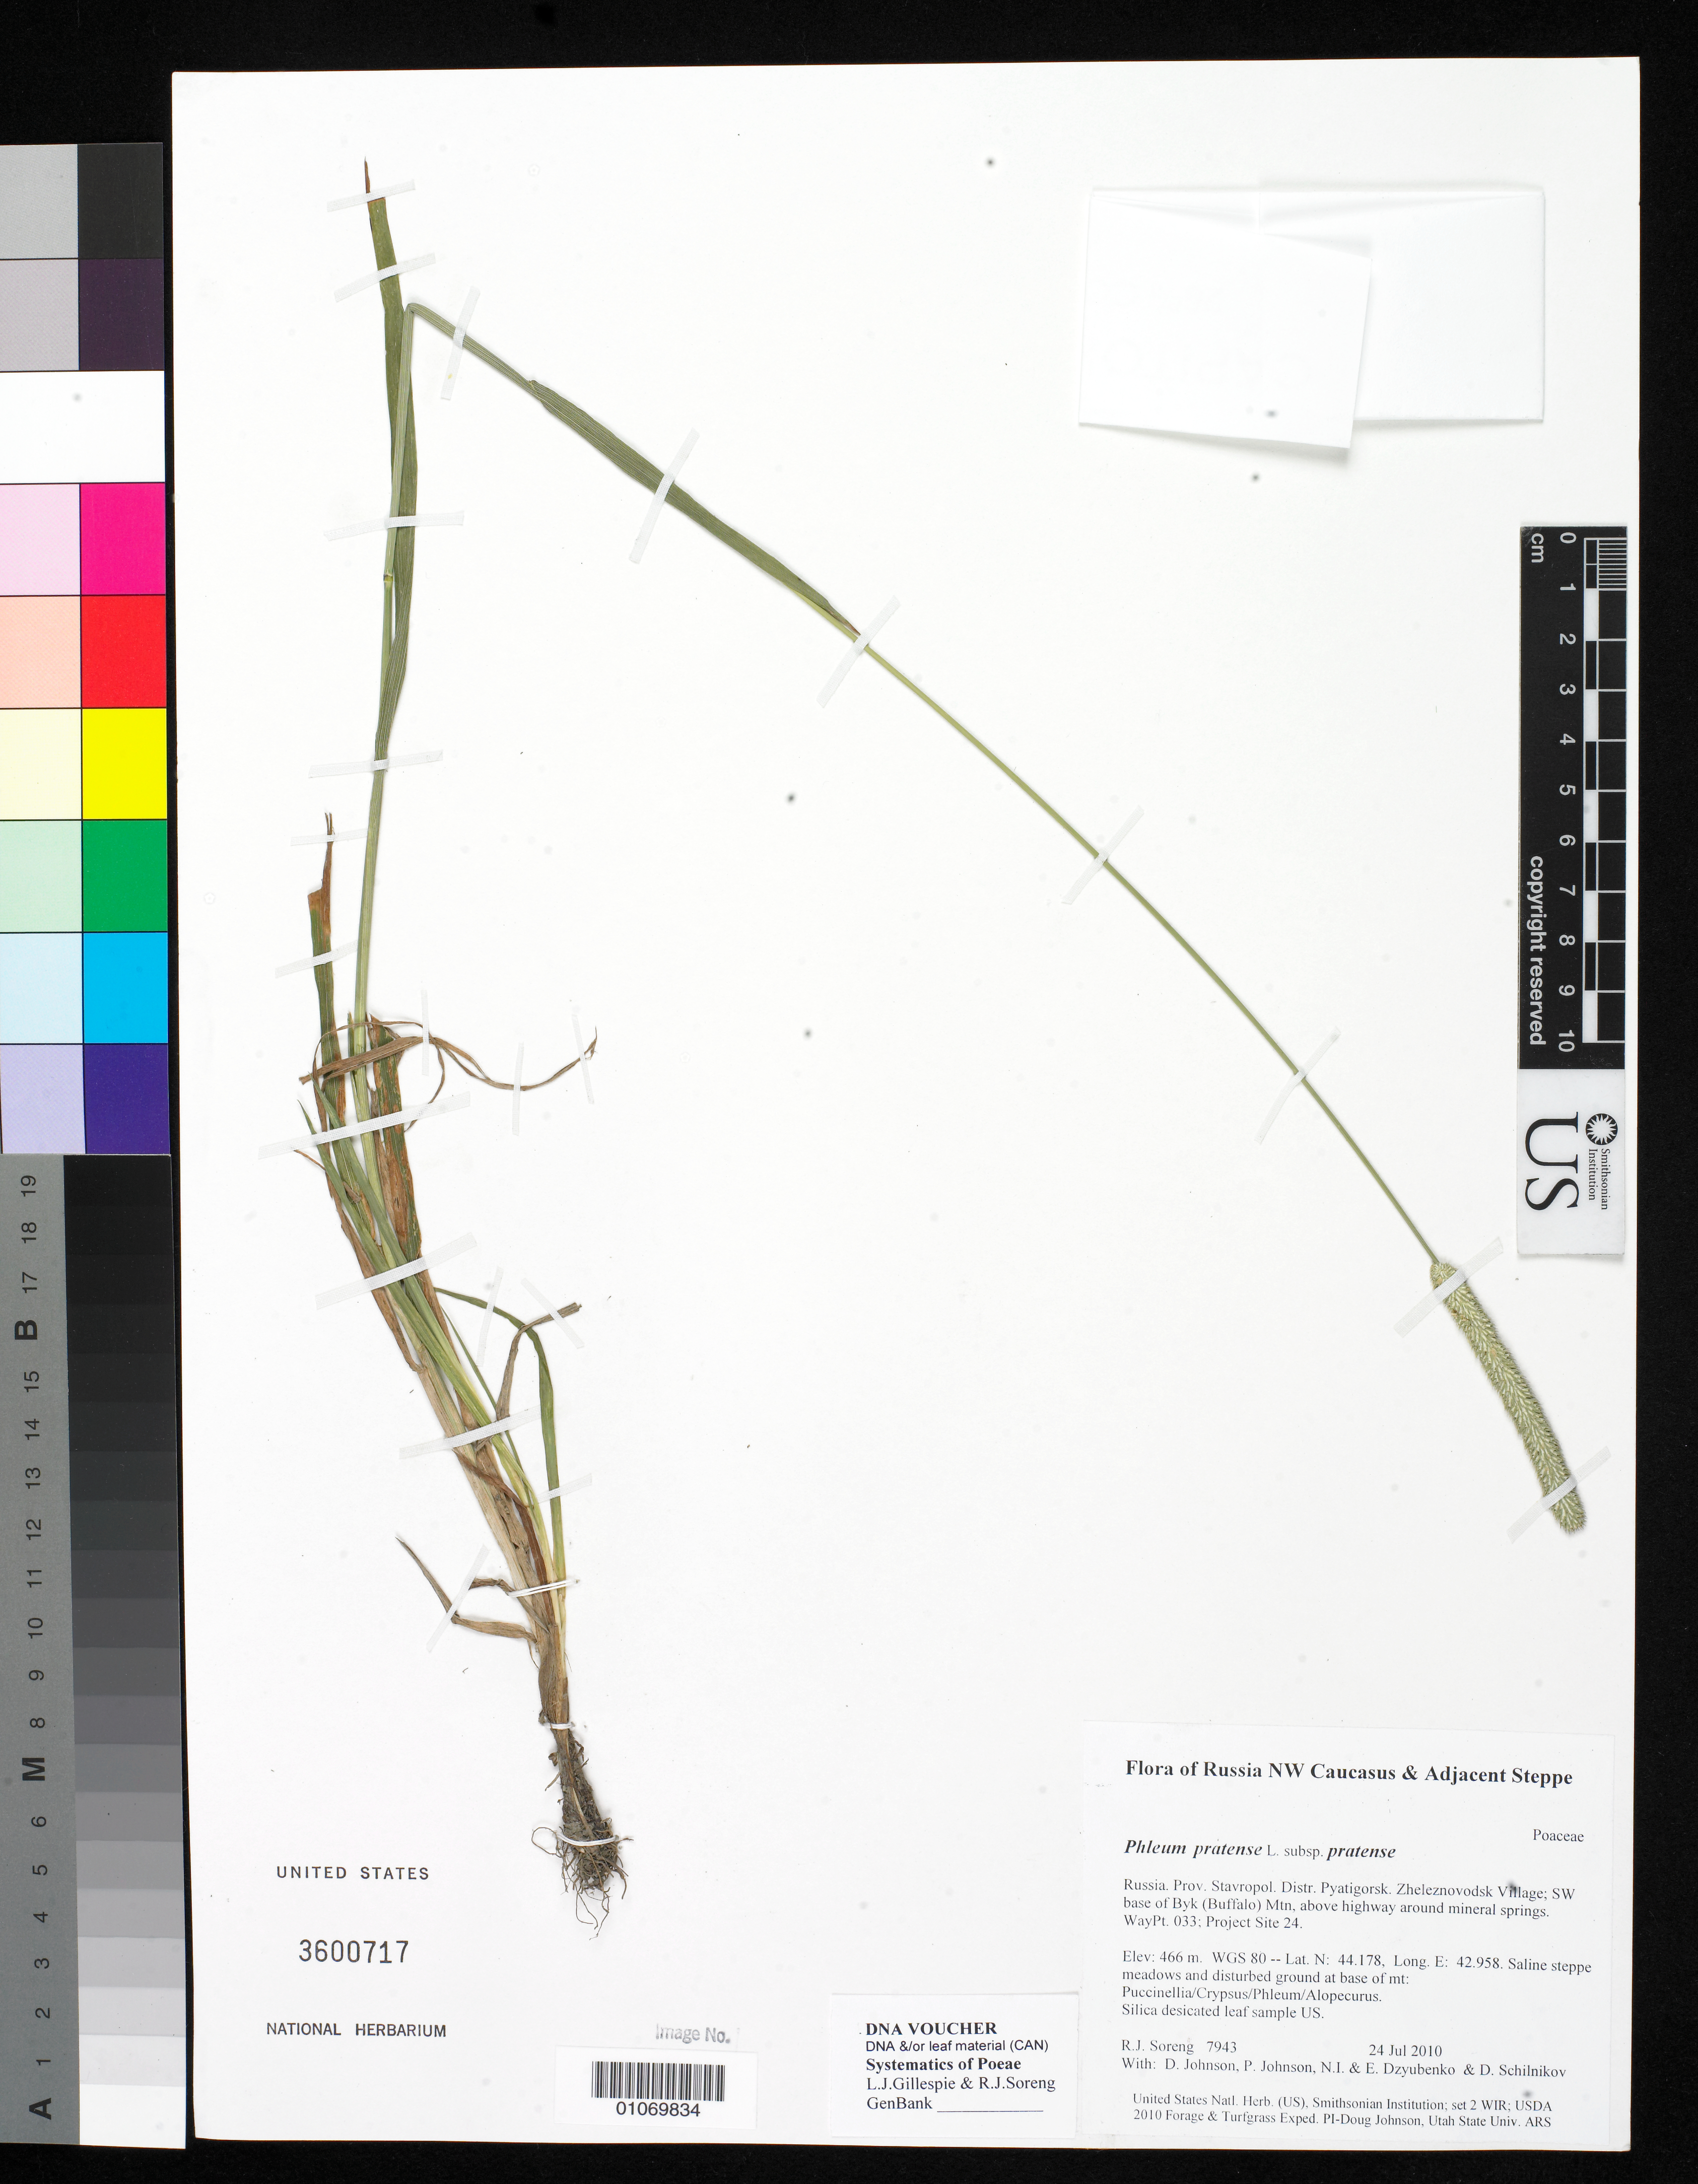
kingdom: Plantae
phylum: Tracheophyta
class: Liliopsida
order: Poales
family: Poaceae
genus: Phleum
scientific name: Phleum pratense subsp. pratense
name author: L.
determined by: Soreng, Robert J., Research Associate (BOT), Smithsonian Institution - National Museum of Natural History (UNITED STATES)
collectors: R. J. Soreng, D. Johnson, P. Johnson, N. Dzyubenko, E. Dzyubenko & D. Schilnikov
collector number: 7943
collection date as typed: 24 Jul 2010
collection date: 2010-07-24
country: Russian Federation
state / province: Stavropol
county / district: Pyatigorsk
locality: Zheleznovodsk Village; SW base of Byk (Buffalo) Mtn, above highway around mineral springs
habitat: Saline steppe meadows and disturbed ground at base of mt: Puccinellia/Crypsus/Phleum/Alopecurus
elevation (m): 466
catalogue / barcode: US 3600717